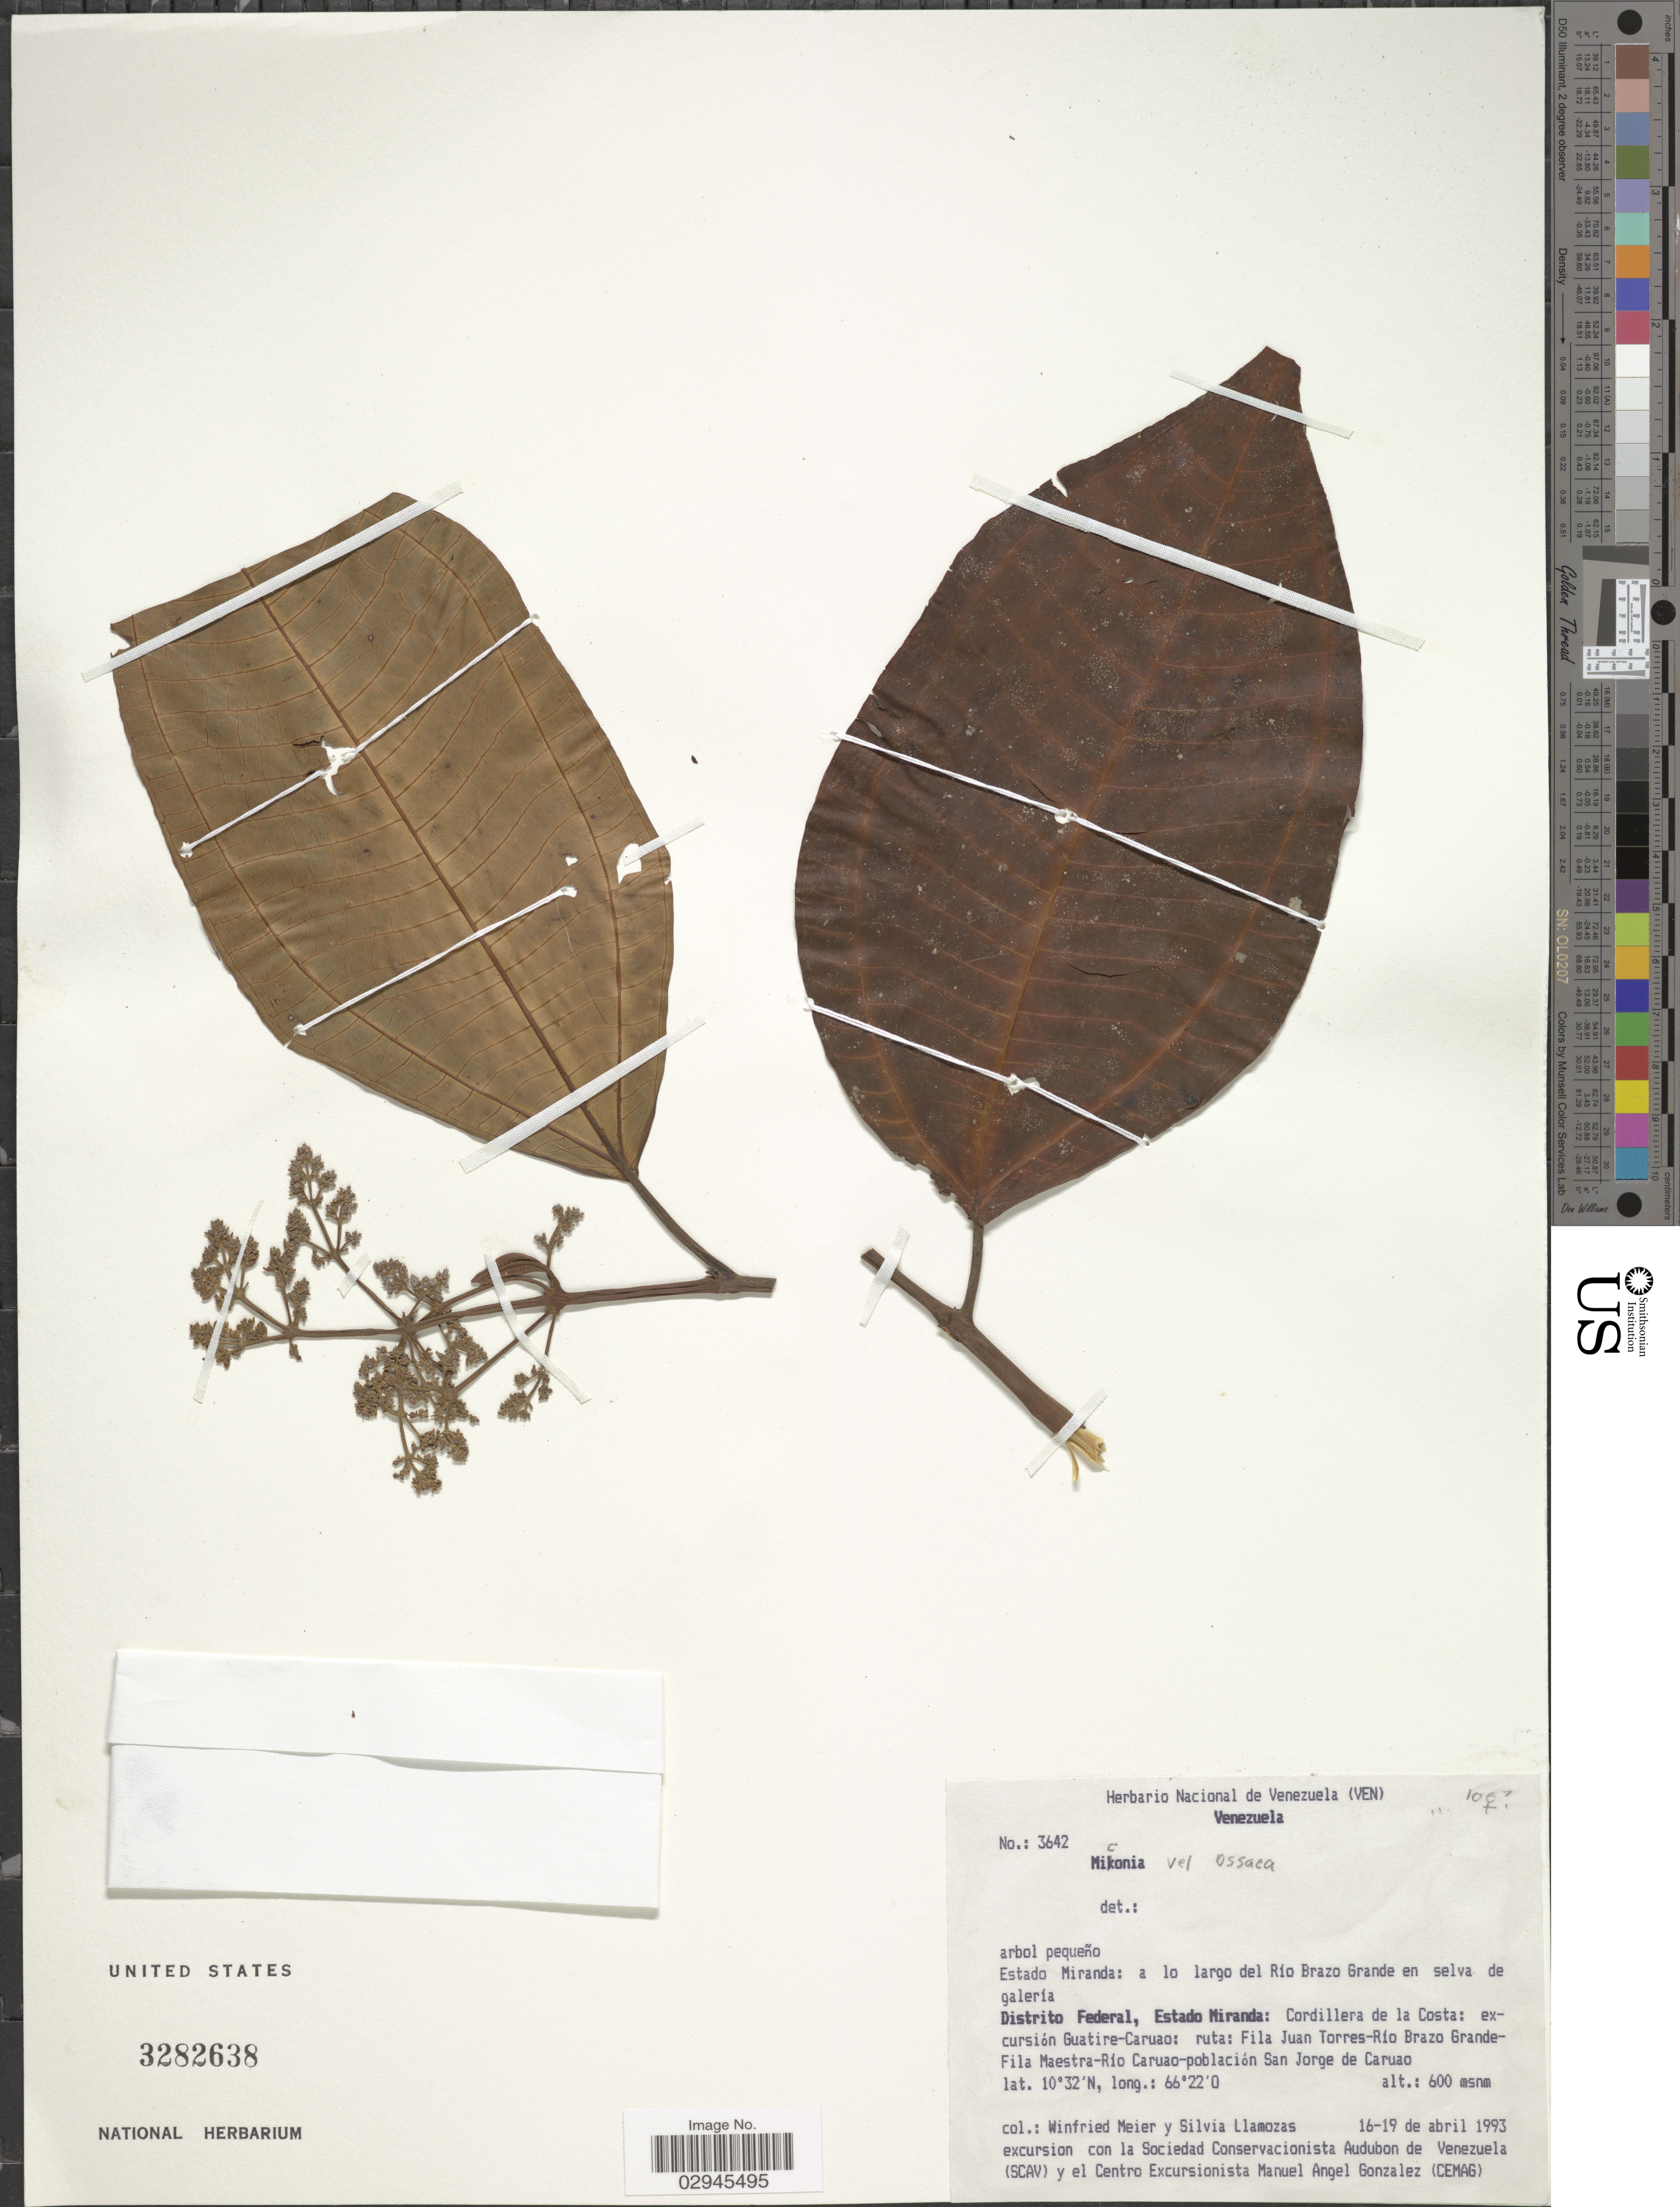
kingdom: Plantae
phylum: Tracheophyta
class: Magnoliopsida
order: Myrtales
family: Melastomataceae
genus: Miconia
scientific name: Miconia sp.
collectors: W. Meier & S. Llamozas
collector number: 3642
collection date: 1993-04-16/1993-04-19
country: Venezuela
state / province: Miranda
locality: A lo largo del Río Brazo Grande en selva de galeria. Distrito Federal: Cordillera de la Costa: excursión Guatire-Caruao: ruta: Fila Juan Torres-Río Brazo Grande-Fila Maestra-Río Caruao-población San Jorge de Caruao.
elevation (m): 600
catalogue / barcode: US 3282638